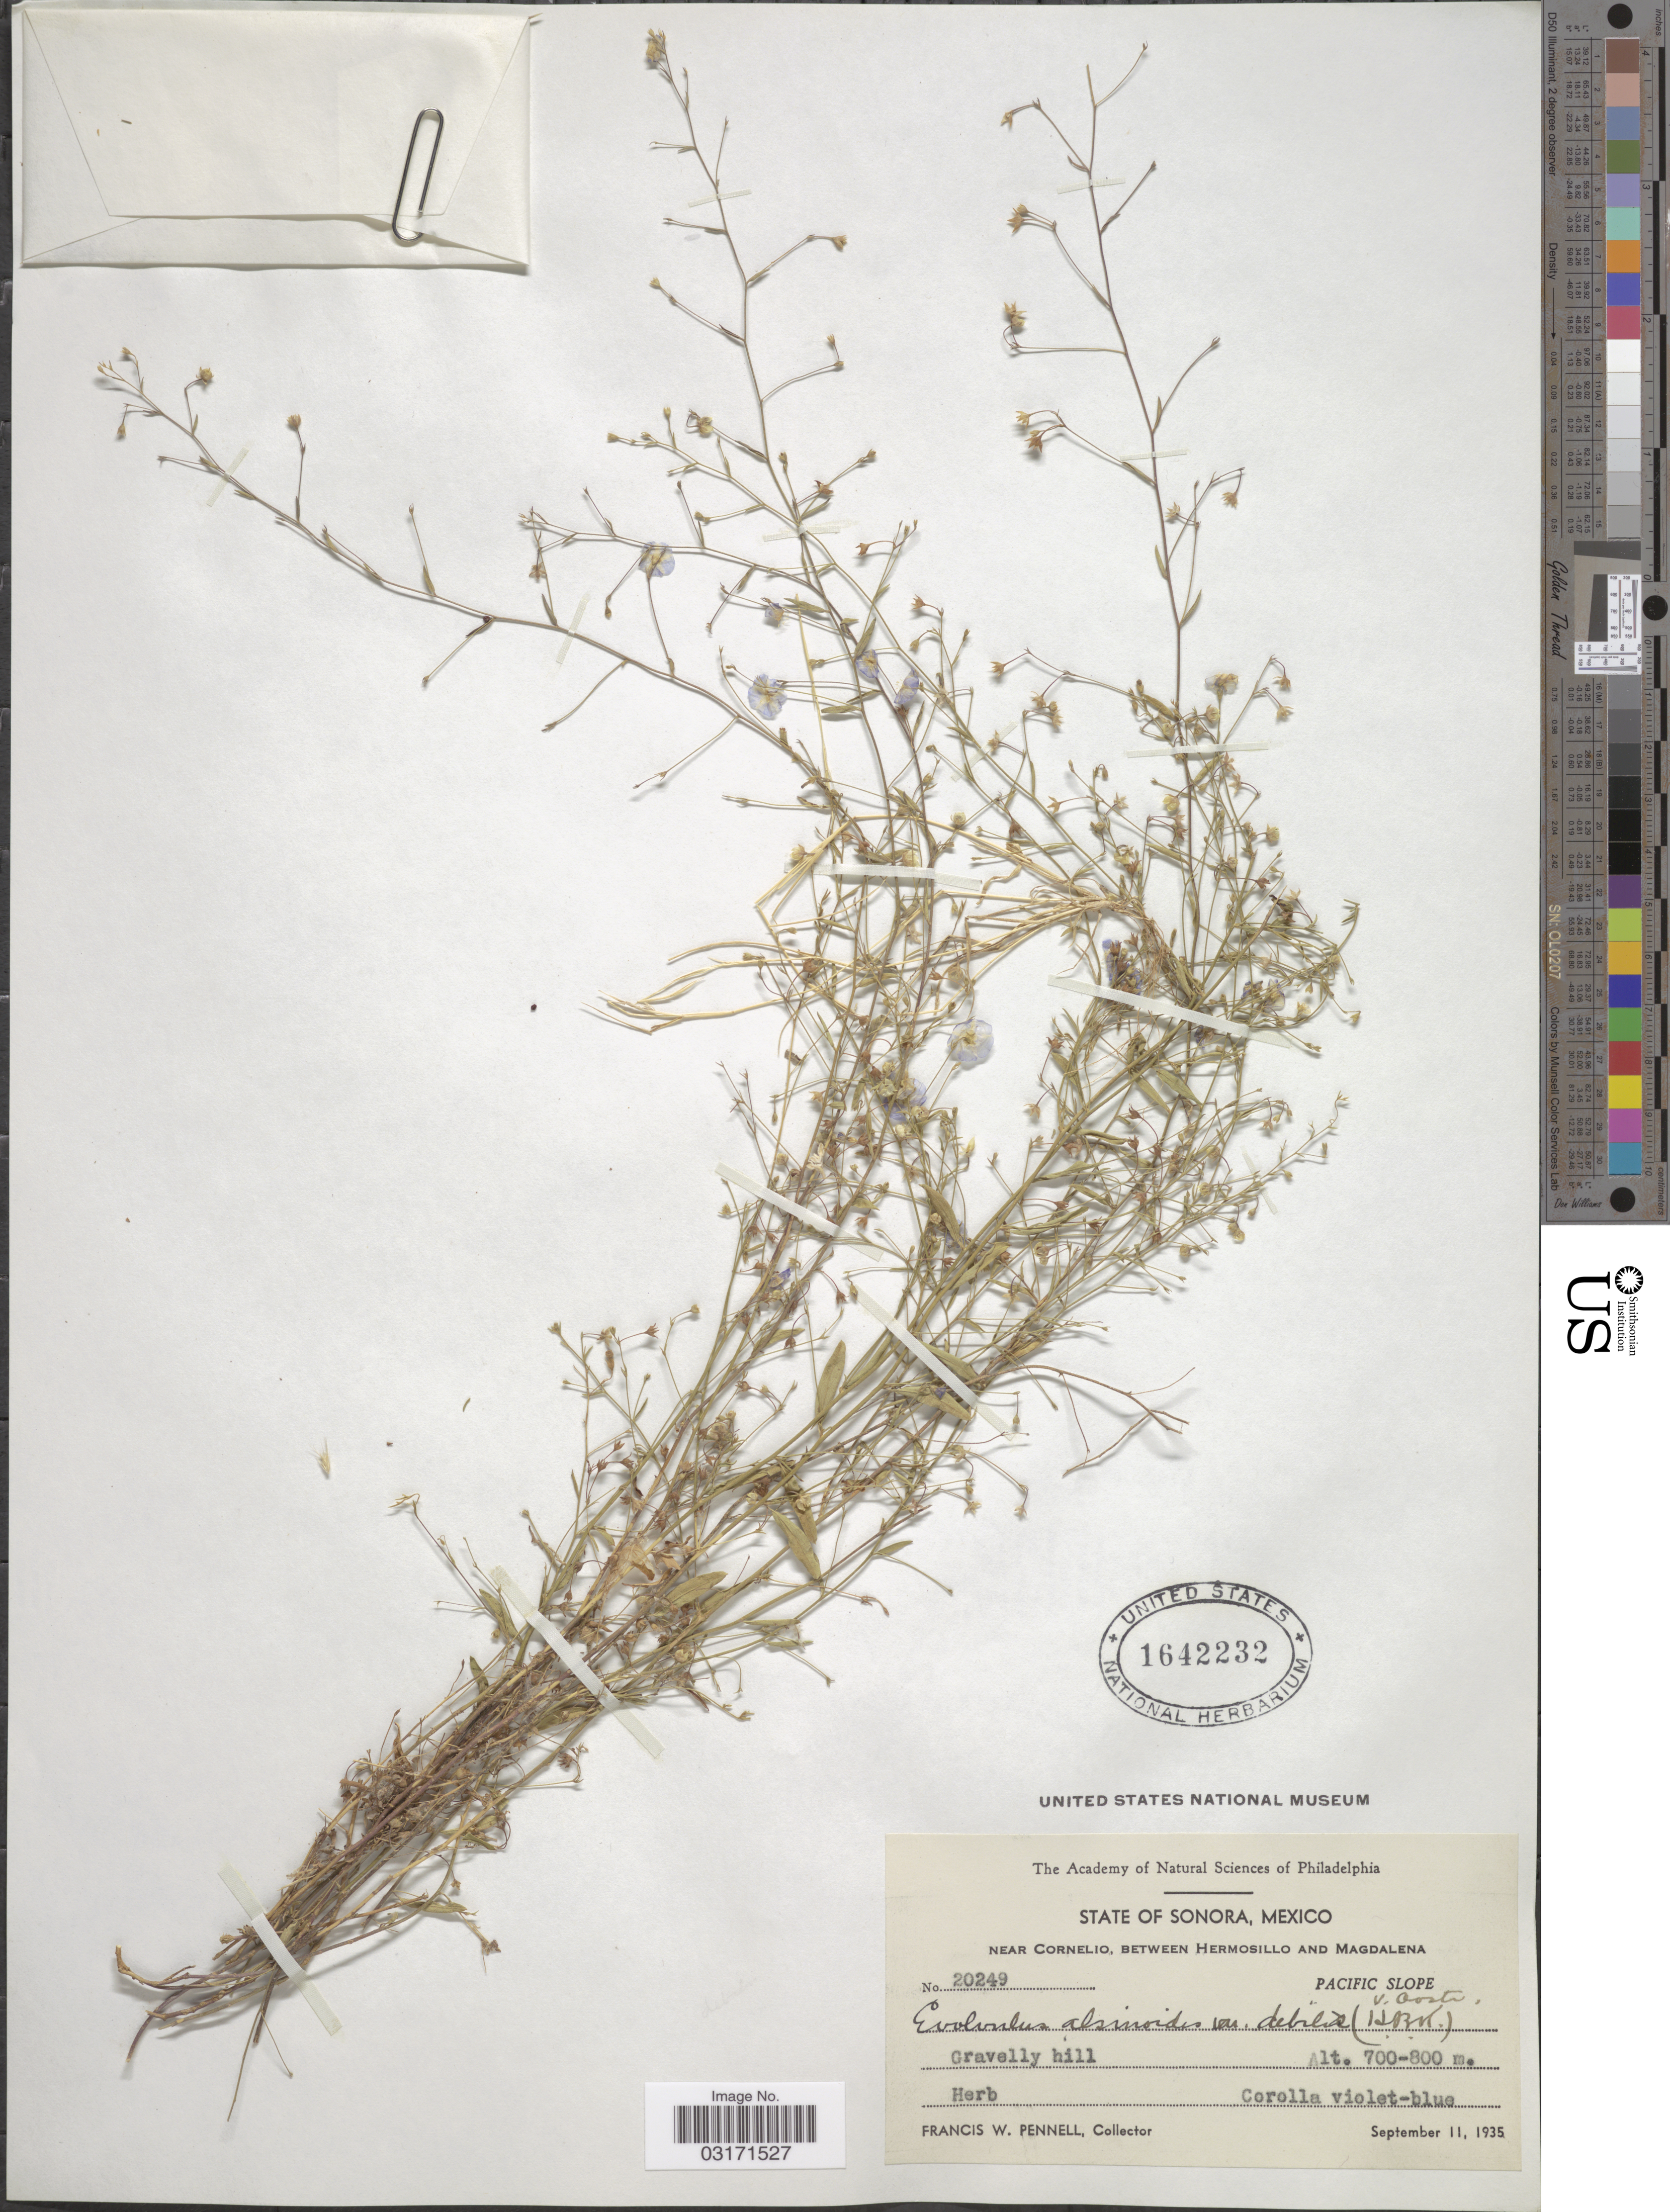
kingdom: Plantae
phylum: Tracheophyta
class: Magnoliopsida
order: Solanales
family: Convolvulaceae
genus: Evolvulus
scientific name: Evolvulus alsinoides var. debilis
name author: (Kunth) Ooststr.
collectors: F. W. Pennell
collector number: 20249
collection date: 1935-09-11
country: Mexico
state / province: Sonora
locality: State of Sonora, Mexico, Near Cornelio, Between Hermosillo and Magdalena, Pacific Slope. Cravelly hill.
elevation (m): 700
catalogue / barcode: US 1642232